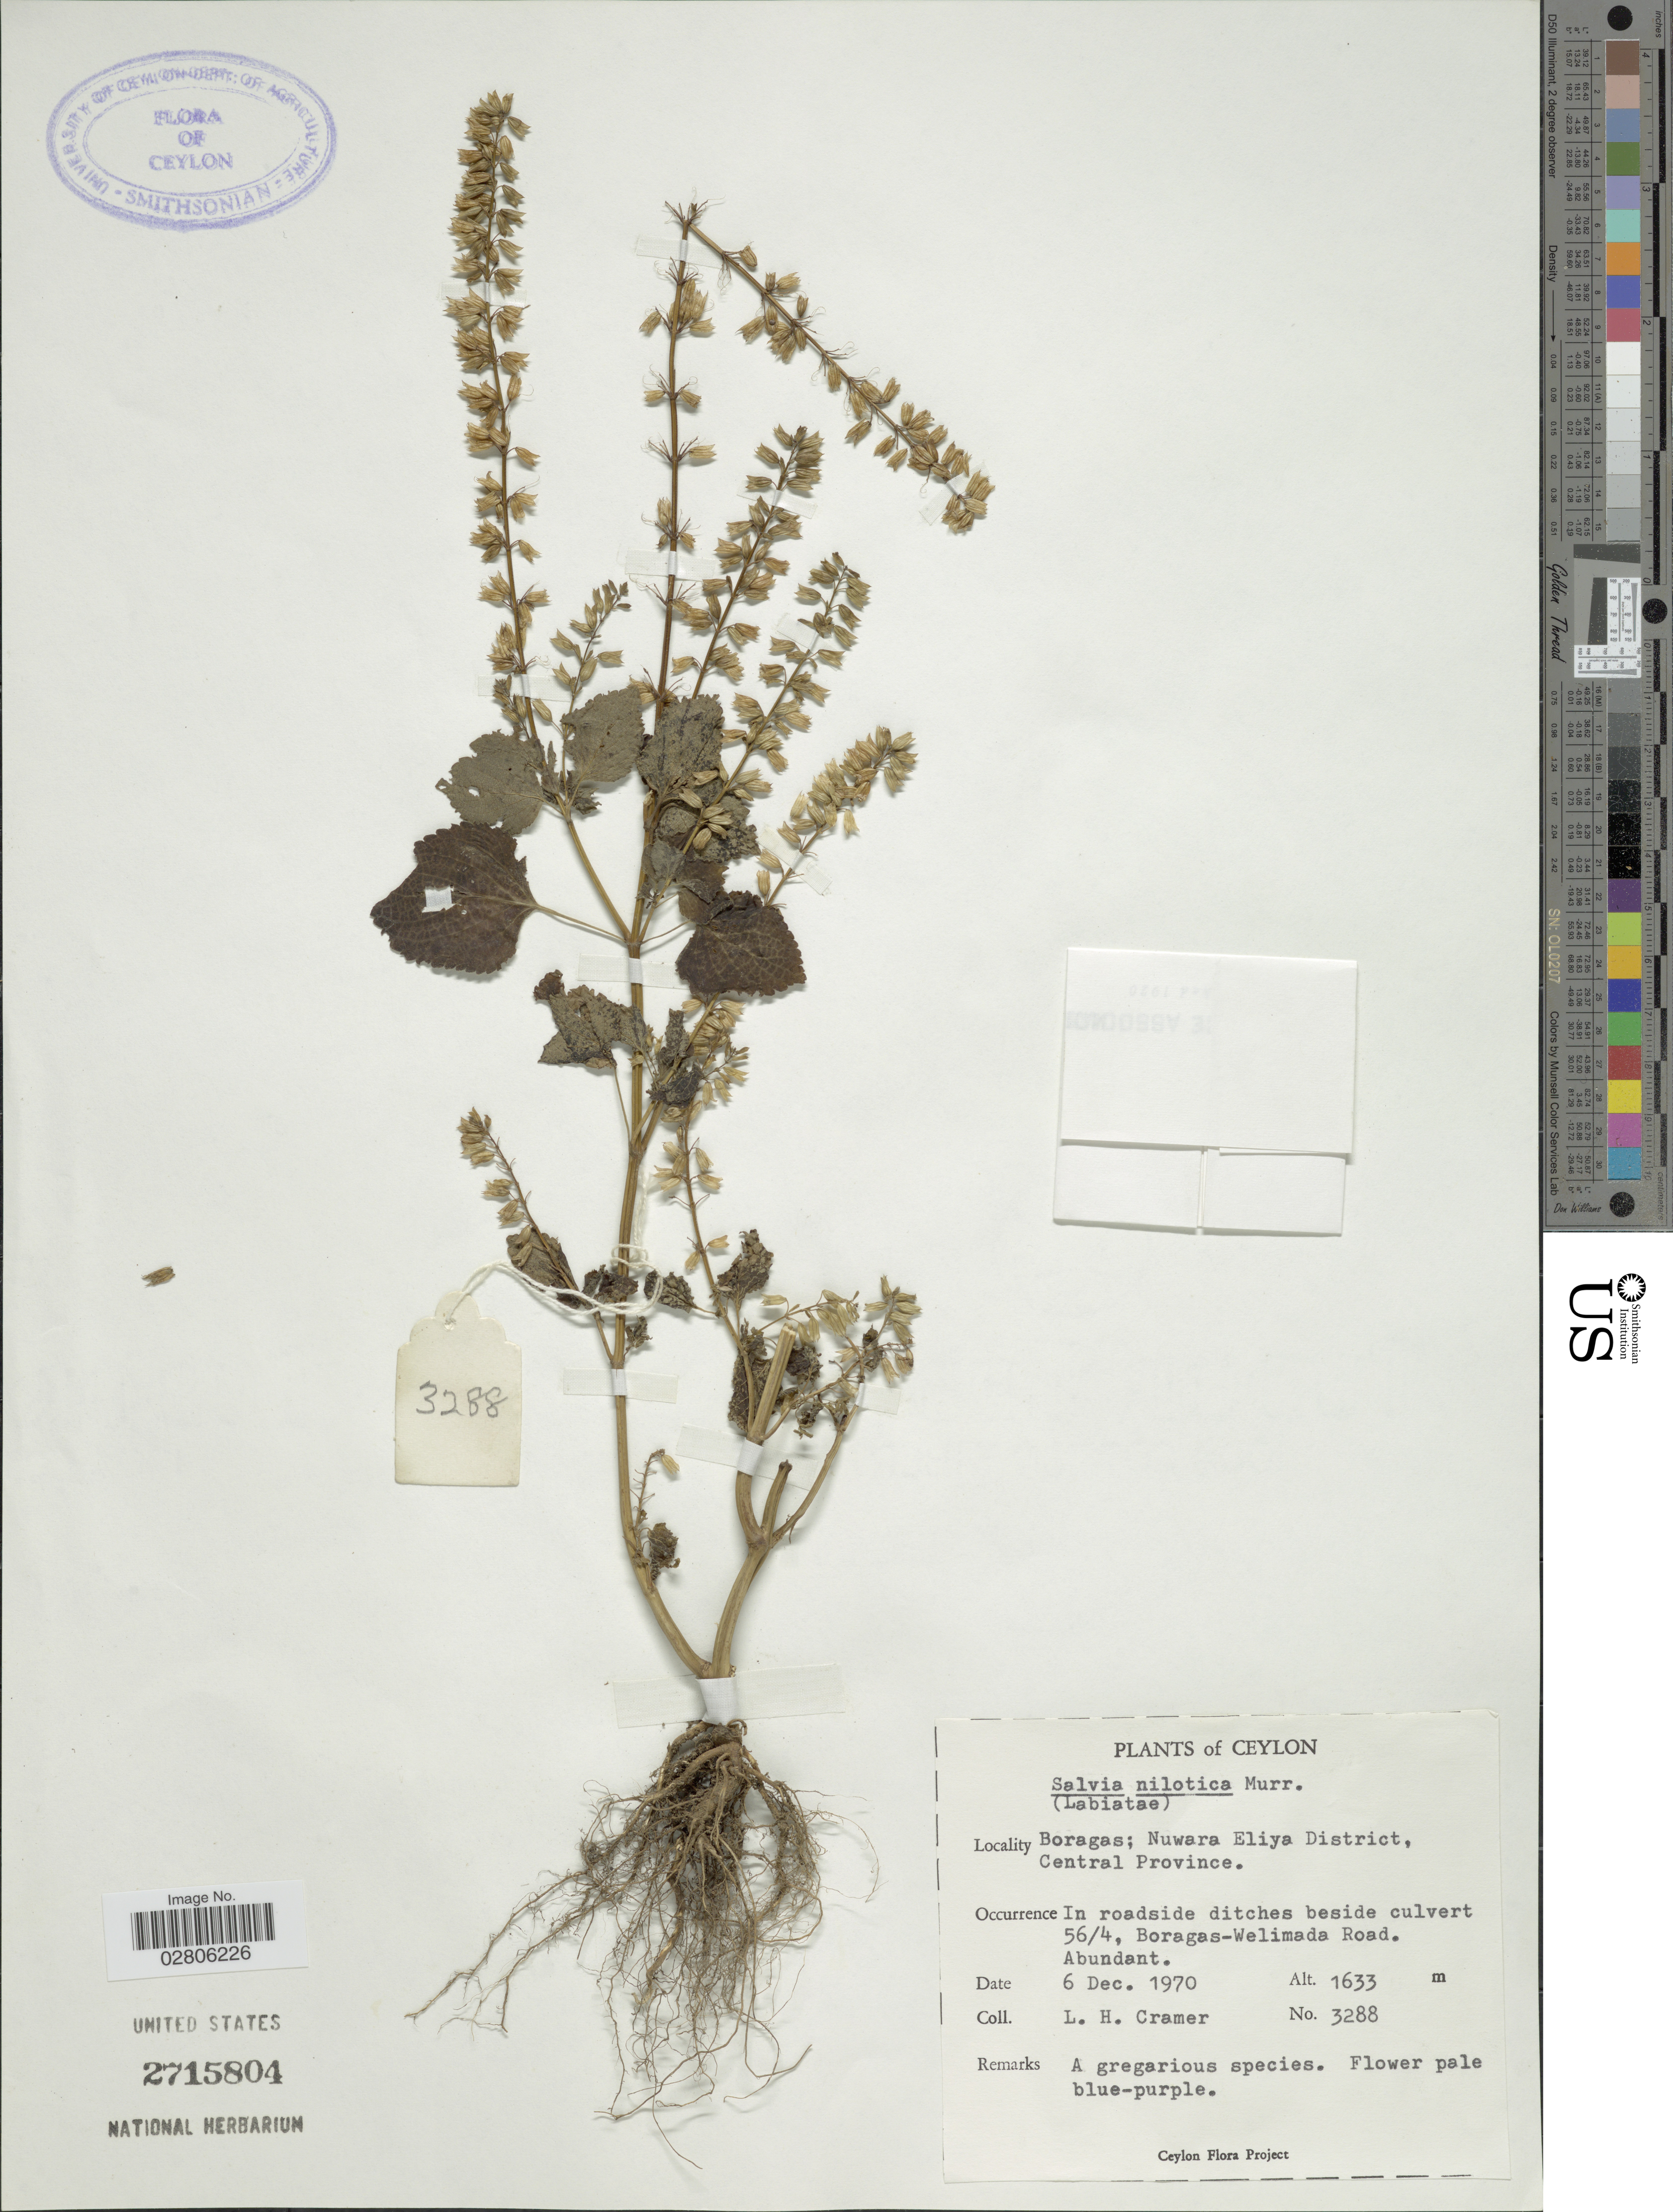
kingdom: Plantae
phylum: Tracheophyta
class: Magnoliopsida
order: Lamiales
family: Lamiaceae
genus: Salvia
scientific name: Salvia nilotica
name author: Juss. ex Jacq.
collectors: L. H. Cramer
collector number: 3288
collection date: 1970-12-06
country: Sri Lanka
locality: Ceylon, Boragas, Nuwara Eliya District, Central Province, In roadside ditches beside culvert 56/4, Boragas-Welimada Road.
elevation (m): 1633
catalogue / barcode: US 2715804